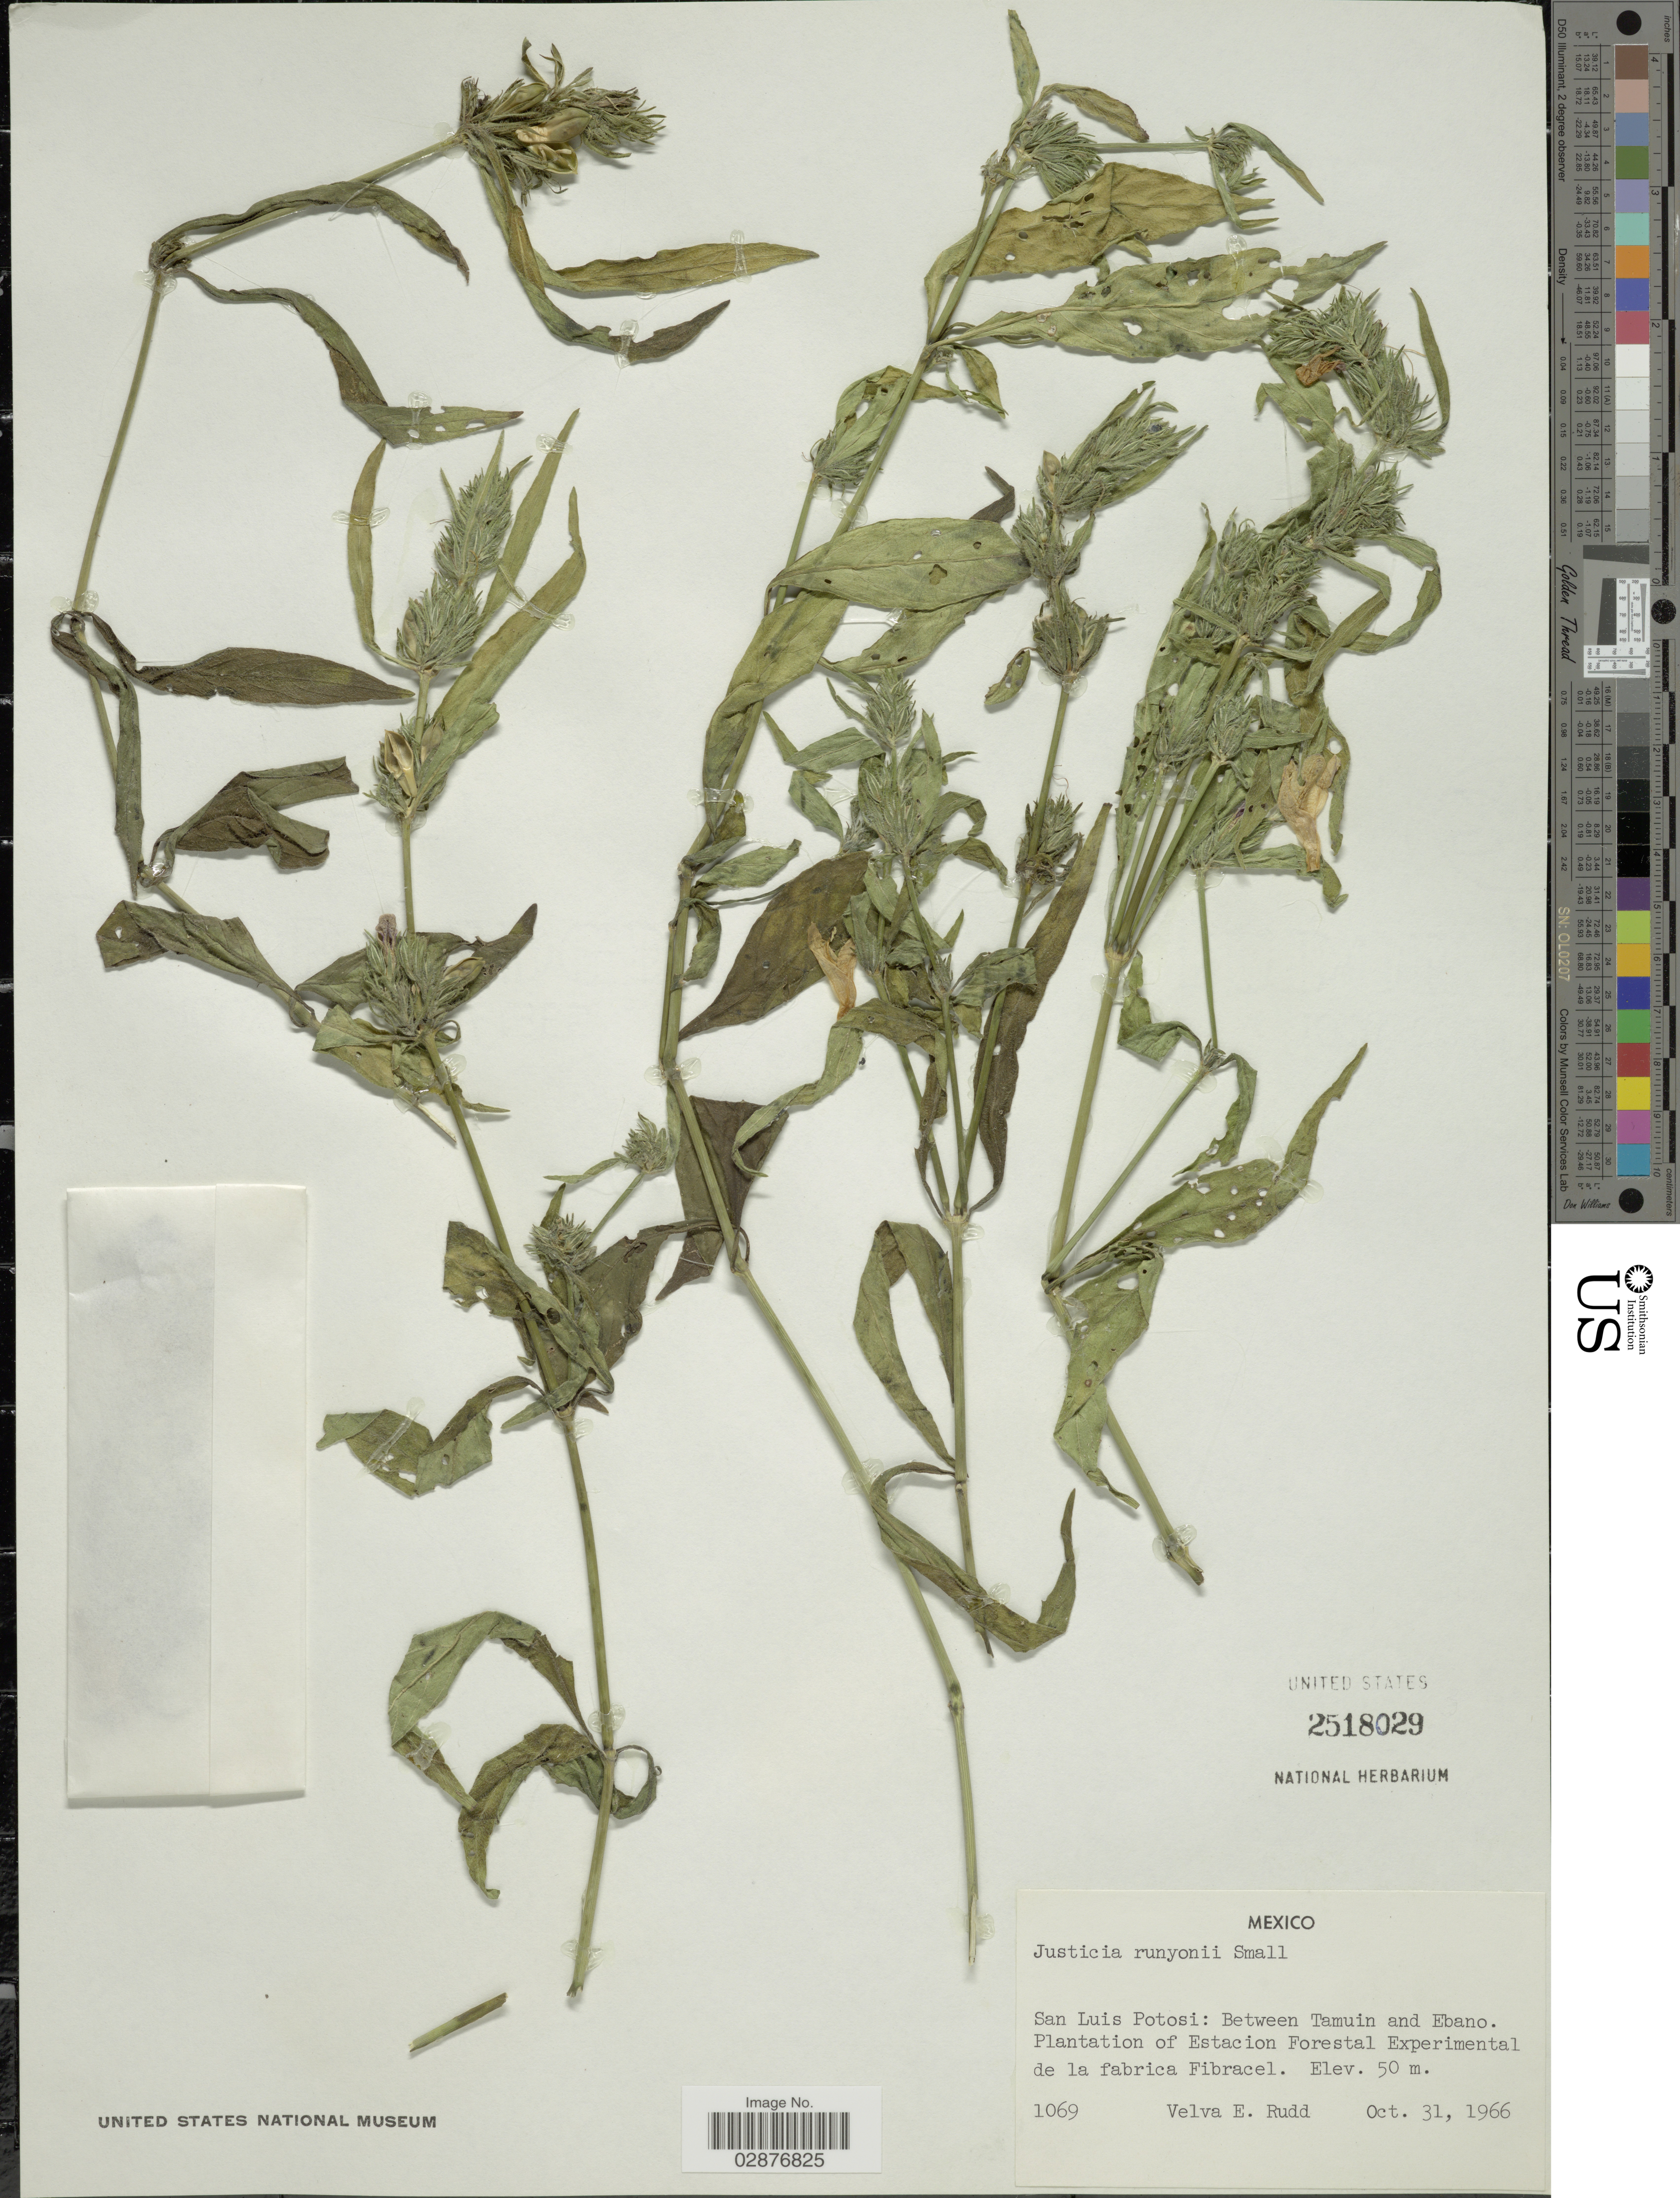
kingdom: Plantae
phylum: Tracheophyta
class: Magnoliopsida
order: Lamiales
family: Acanthaceae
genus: Justicia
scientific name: Justicia runyonii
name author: Small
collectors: V. E. Rudd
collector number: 1069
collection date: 1966-10-31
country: Mexico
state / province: San Luis Potosí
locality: Between Tamuin and Ebano. Plantation of Estacion Forestal Experimental de la fabrica Fibracel.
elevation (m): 50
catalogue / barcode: US 2518029